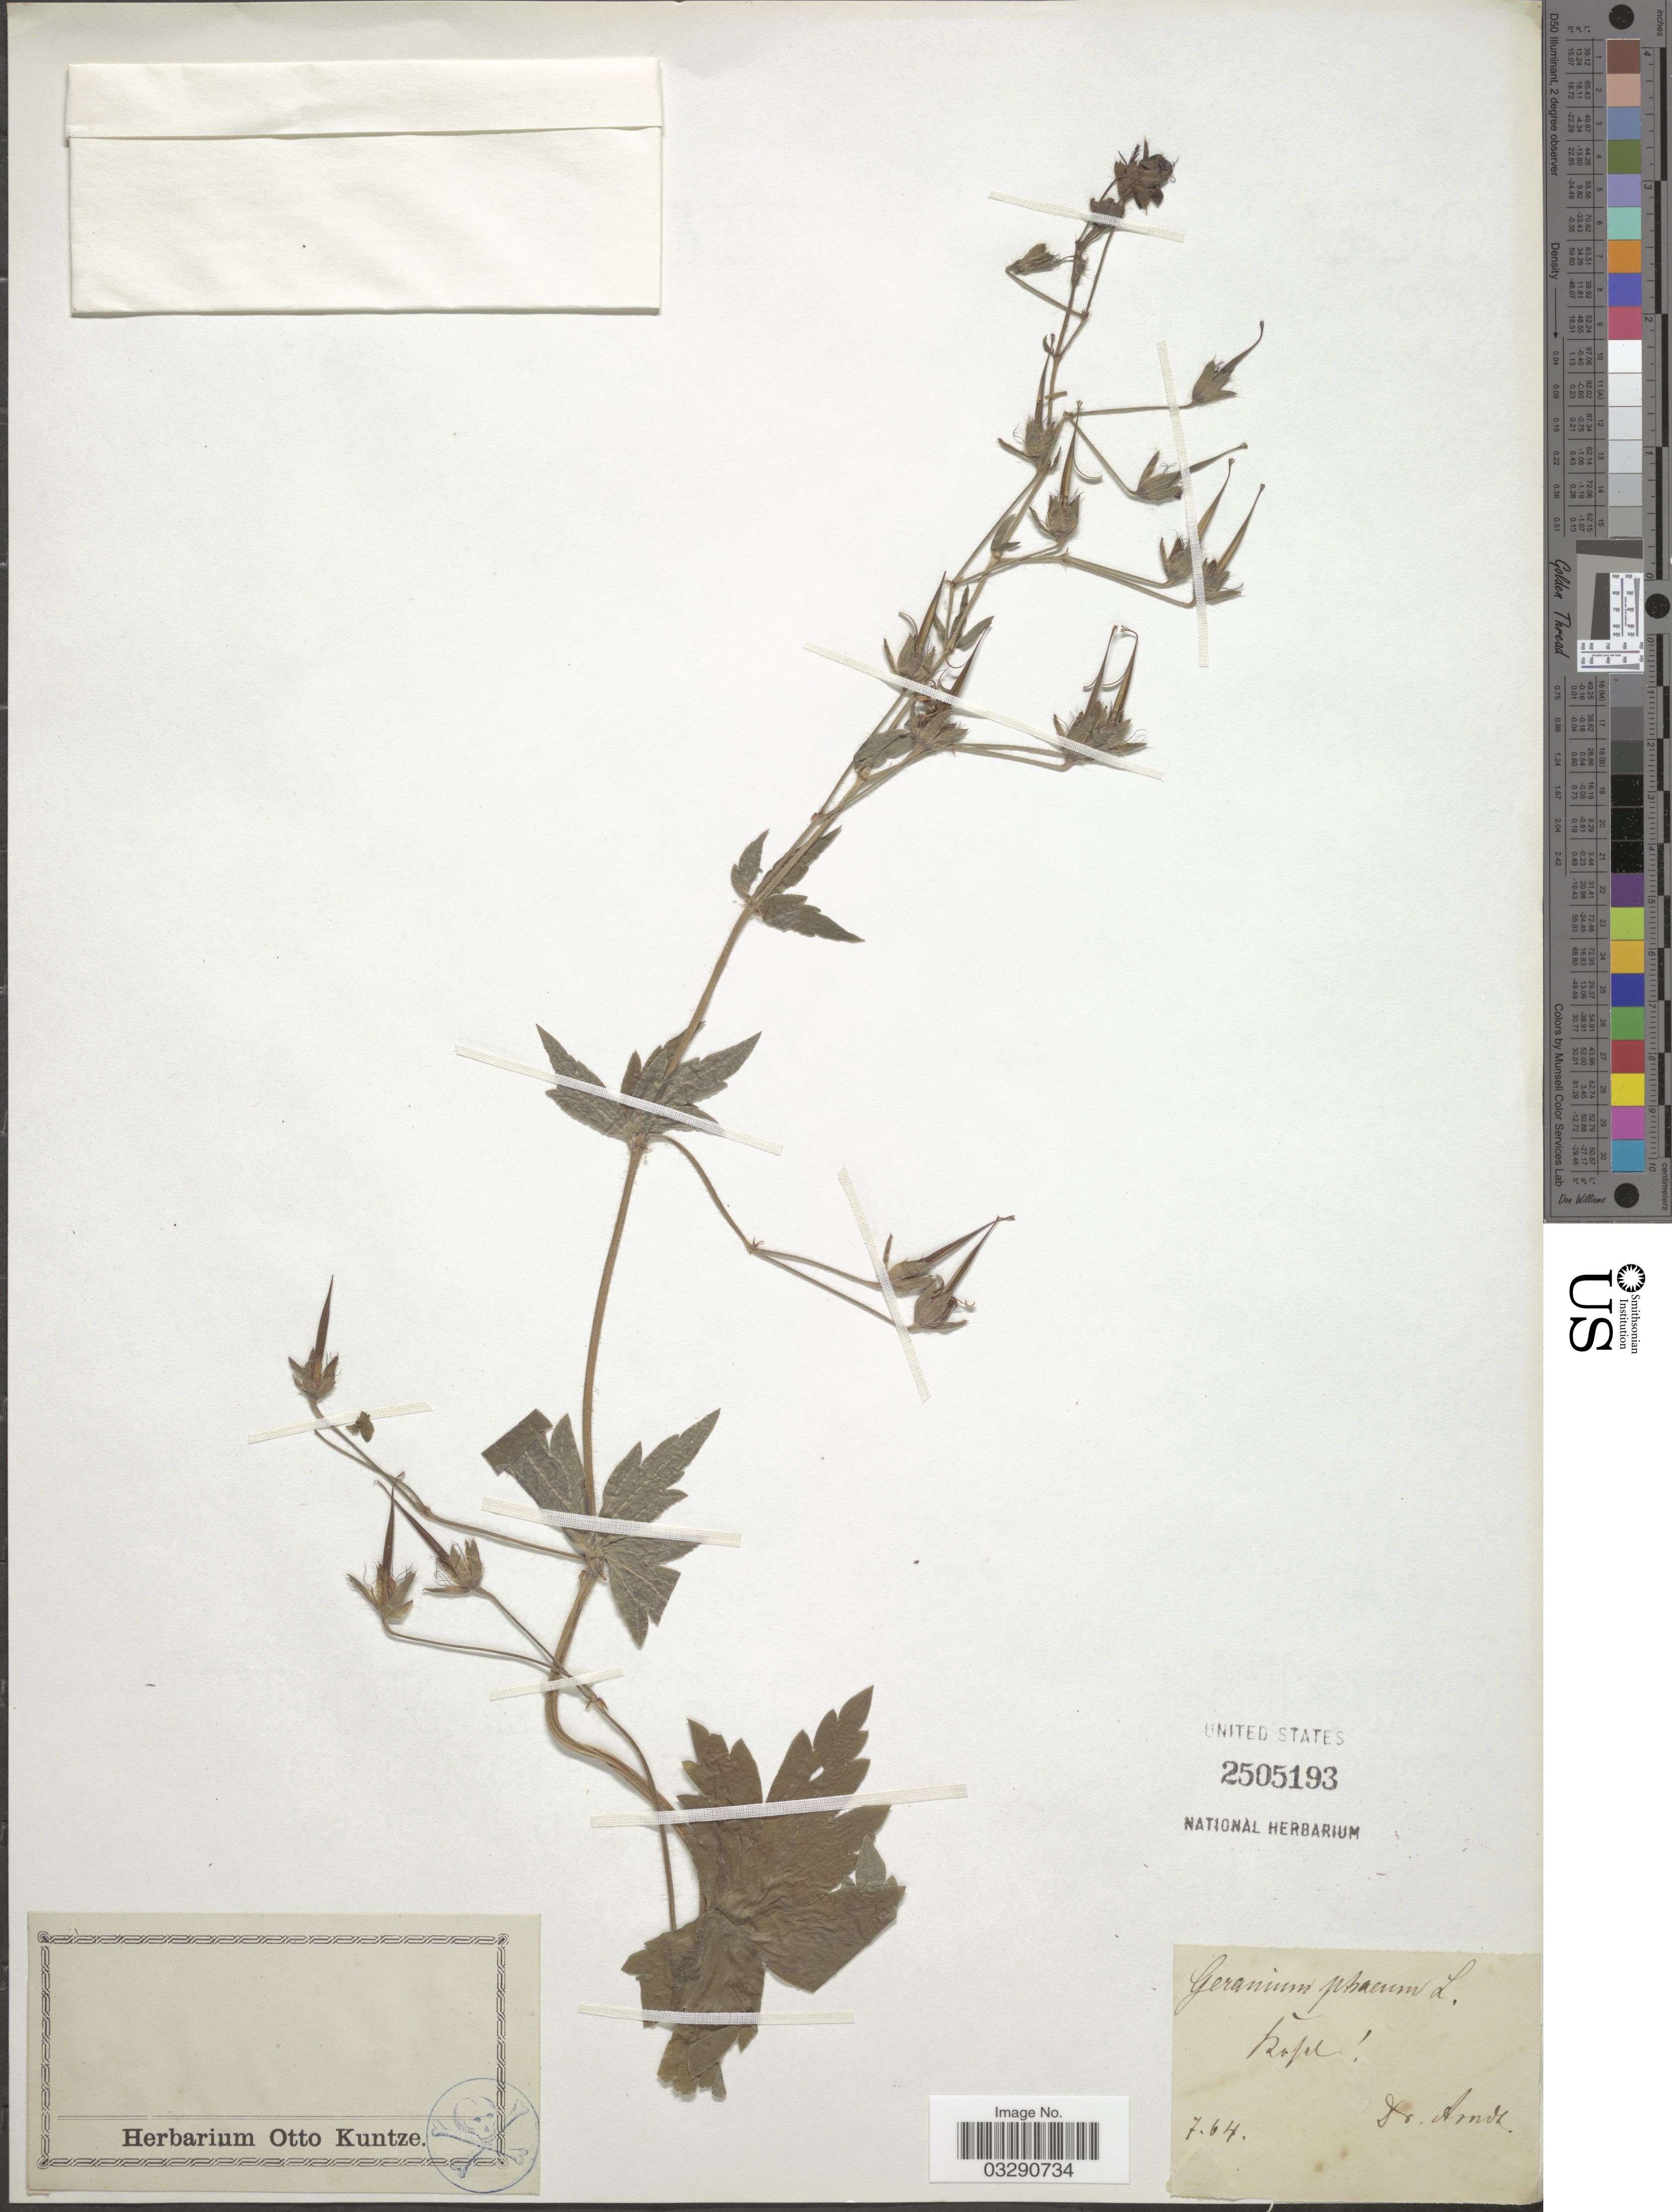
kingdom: Plantae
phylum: Tracheophyta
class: Magnoliopsida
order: Geraniales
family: Geraniaceae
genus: Geranium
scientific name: Geranium phaeum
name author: L.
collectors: Arndt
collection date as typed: Transcribed d/m/y: /7/64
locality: Rofu [interpreted] [unsure placement]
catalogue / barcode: US 2505193